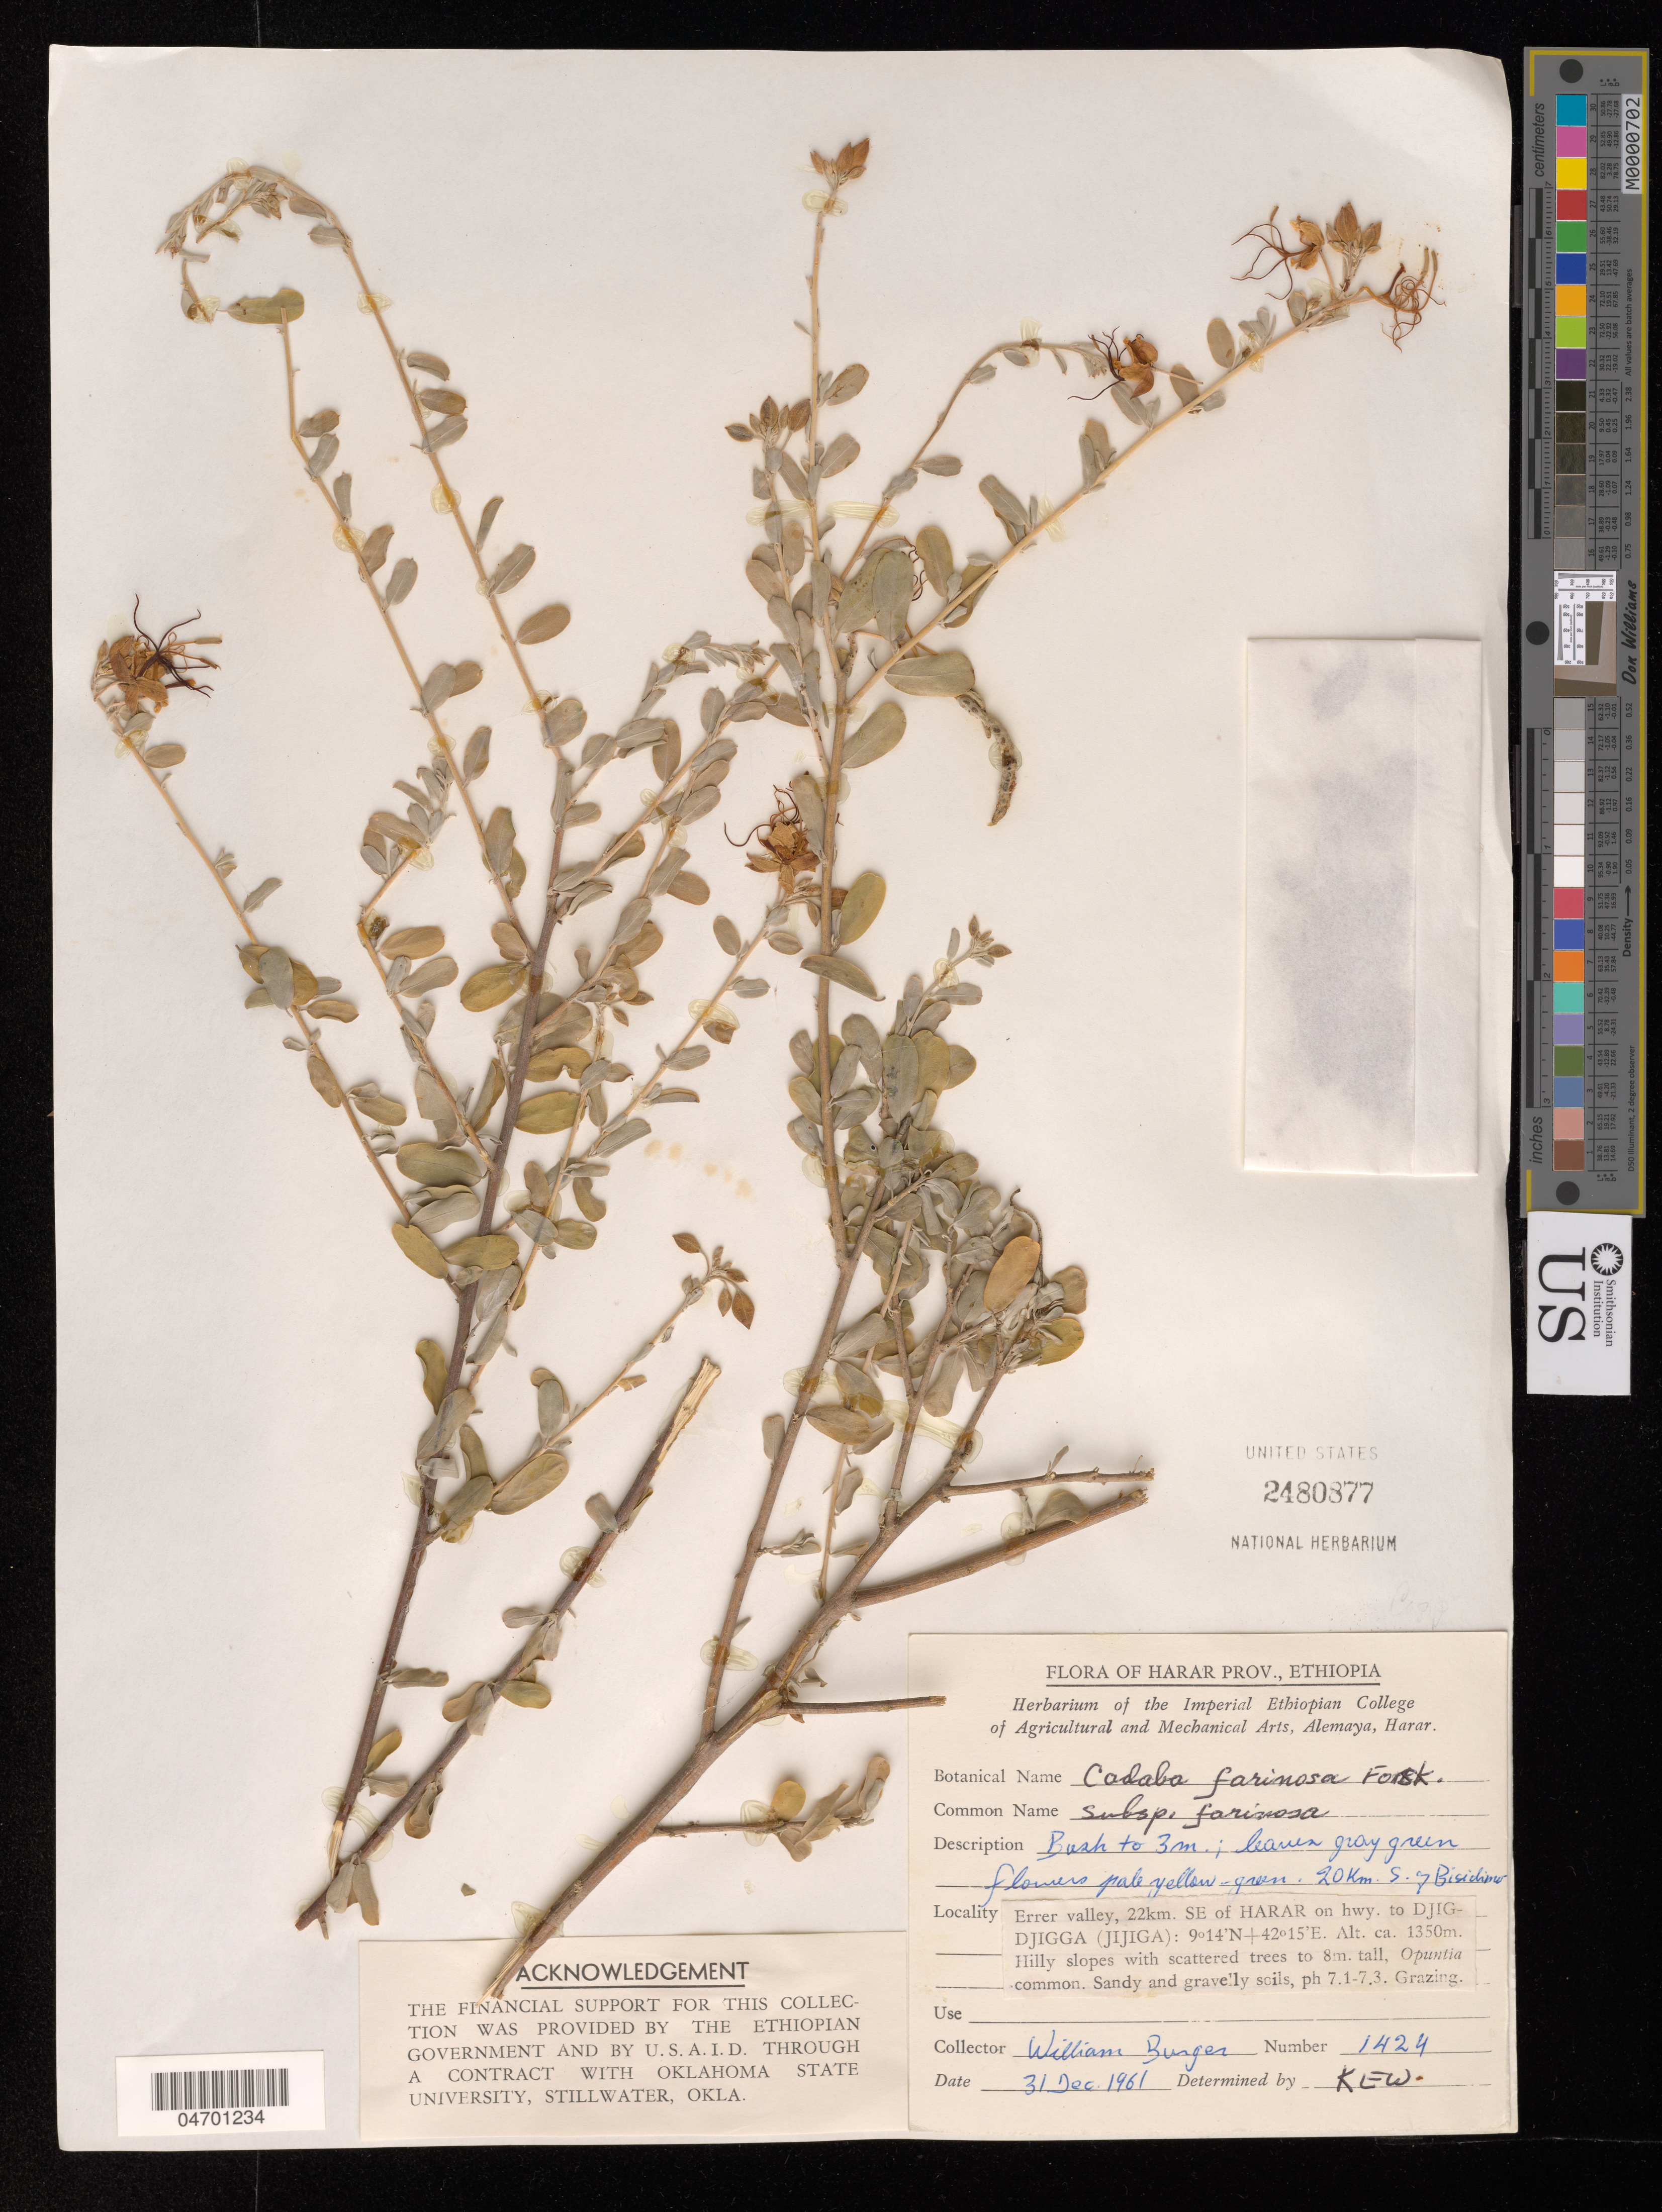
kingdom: Plantae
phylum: Tracheophyta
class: Magnoliopsida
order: Brassicales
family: Capparaceae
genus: Cadaba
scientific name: Cadaba farinosa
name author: Forssk.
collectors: W. Burger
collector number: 1424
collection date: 1961-12-31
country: Ethiopia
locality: Harar Prov. Errer valley, 22km. SE of Harar on hwy. to Djig-Djigga (Jijiga).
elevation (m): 1350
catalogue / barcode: US 2480877